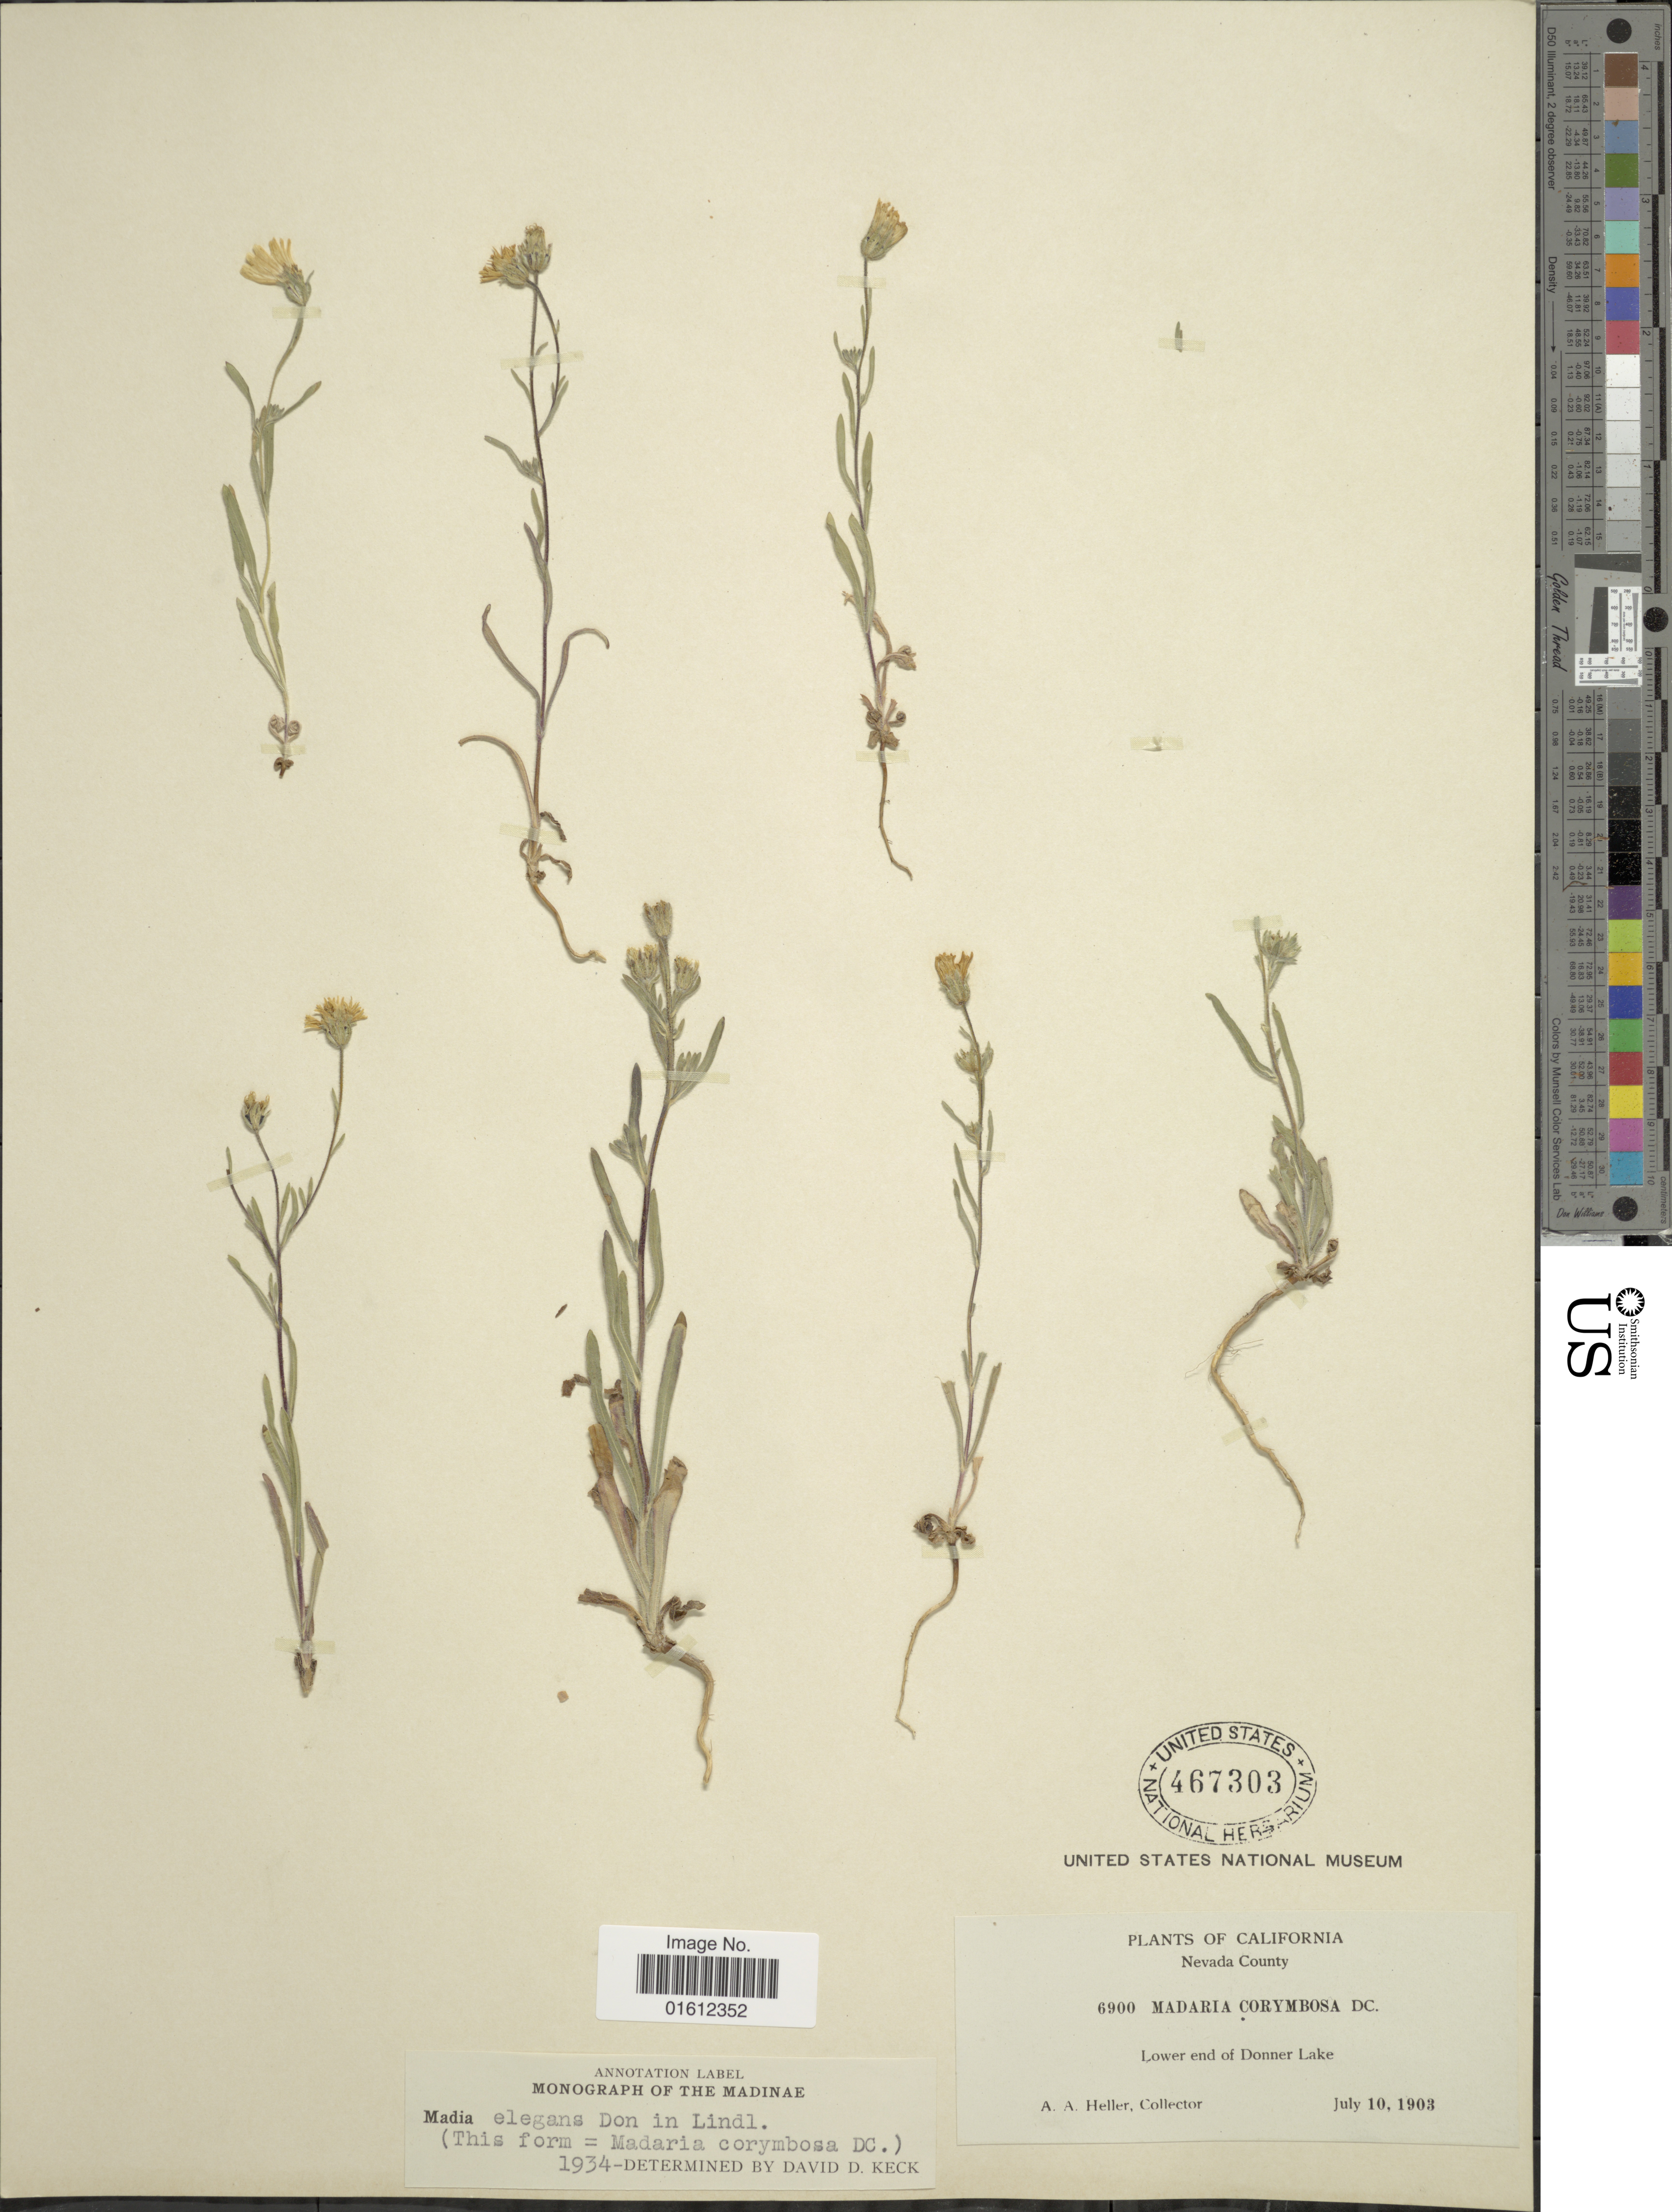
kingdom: Plantae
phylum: Tracheophyta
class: Magnoliopsida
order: Asterales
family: Asteraceae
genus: Madia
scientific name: Madia elegans subsp. elegans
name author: D. Don ex Lindl.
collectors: A. A. Heller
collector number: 6900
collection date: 1903-07-10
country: United States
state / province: California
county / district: Nevada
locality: Nevada County. Lower end of Donner Lake.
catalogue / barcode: US 467303